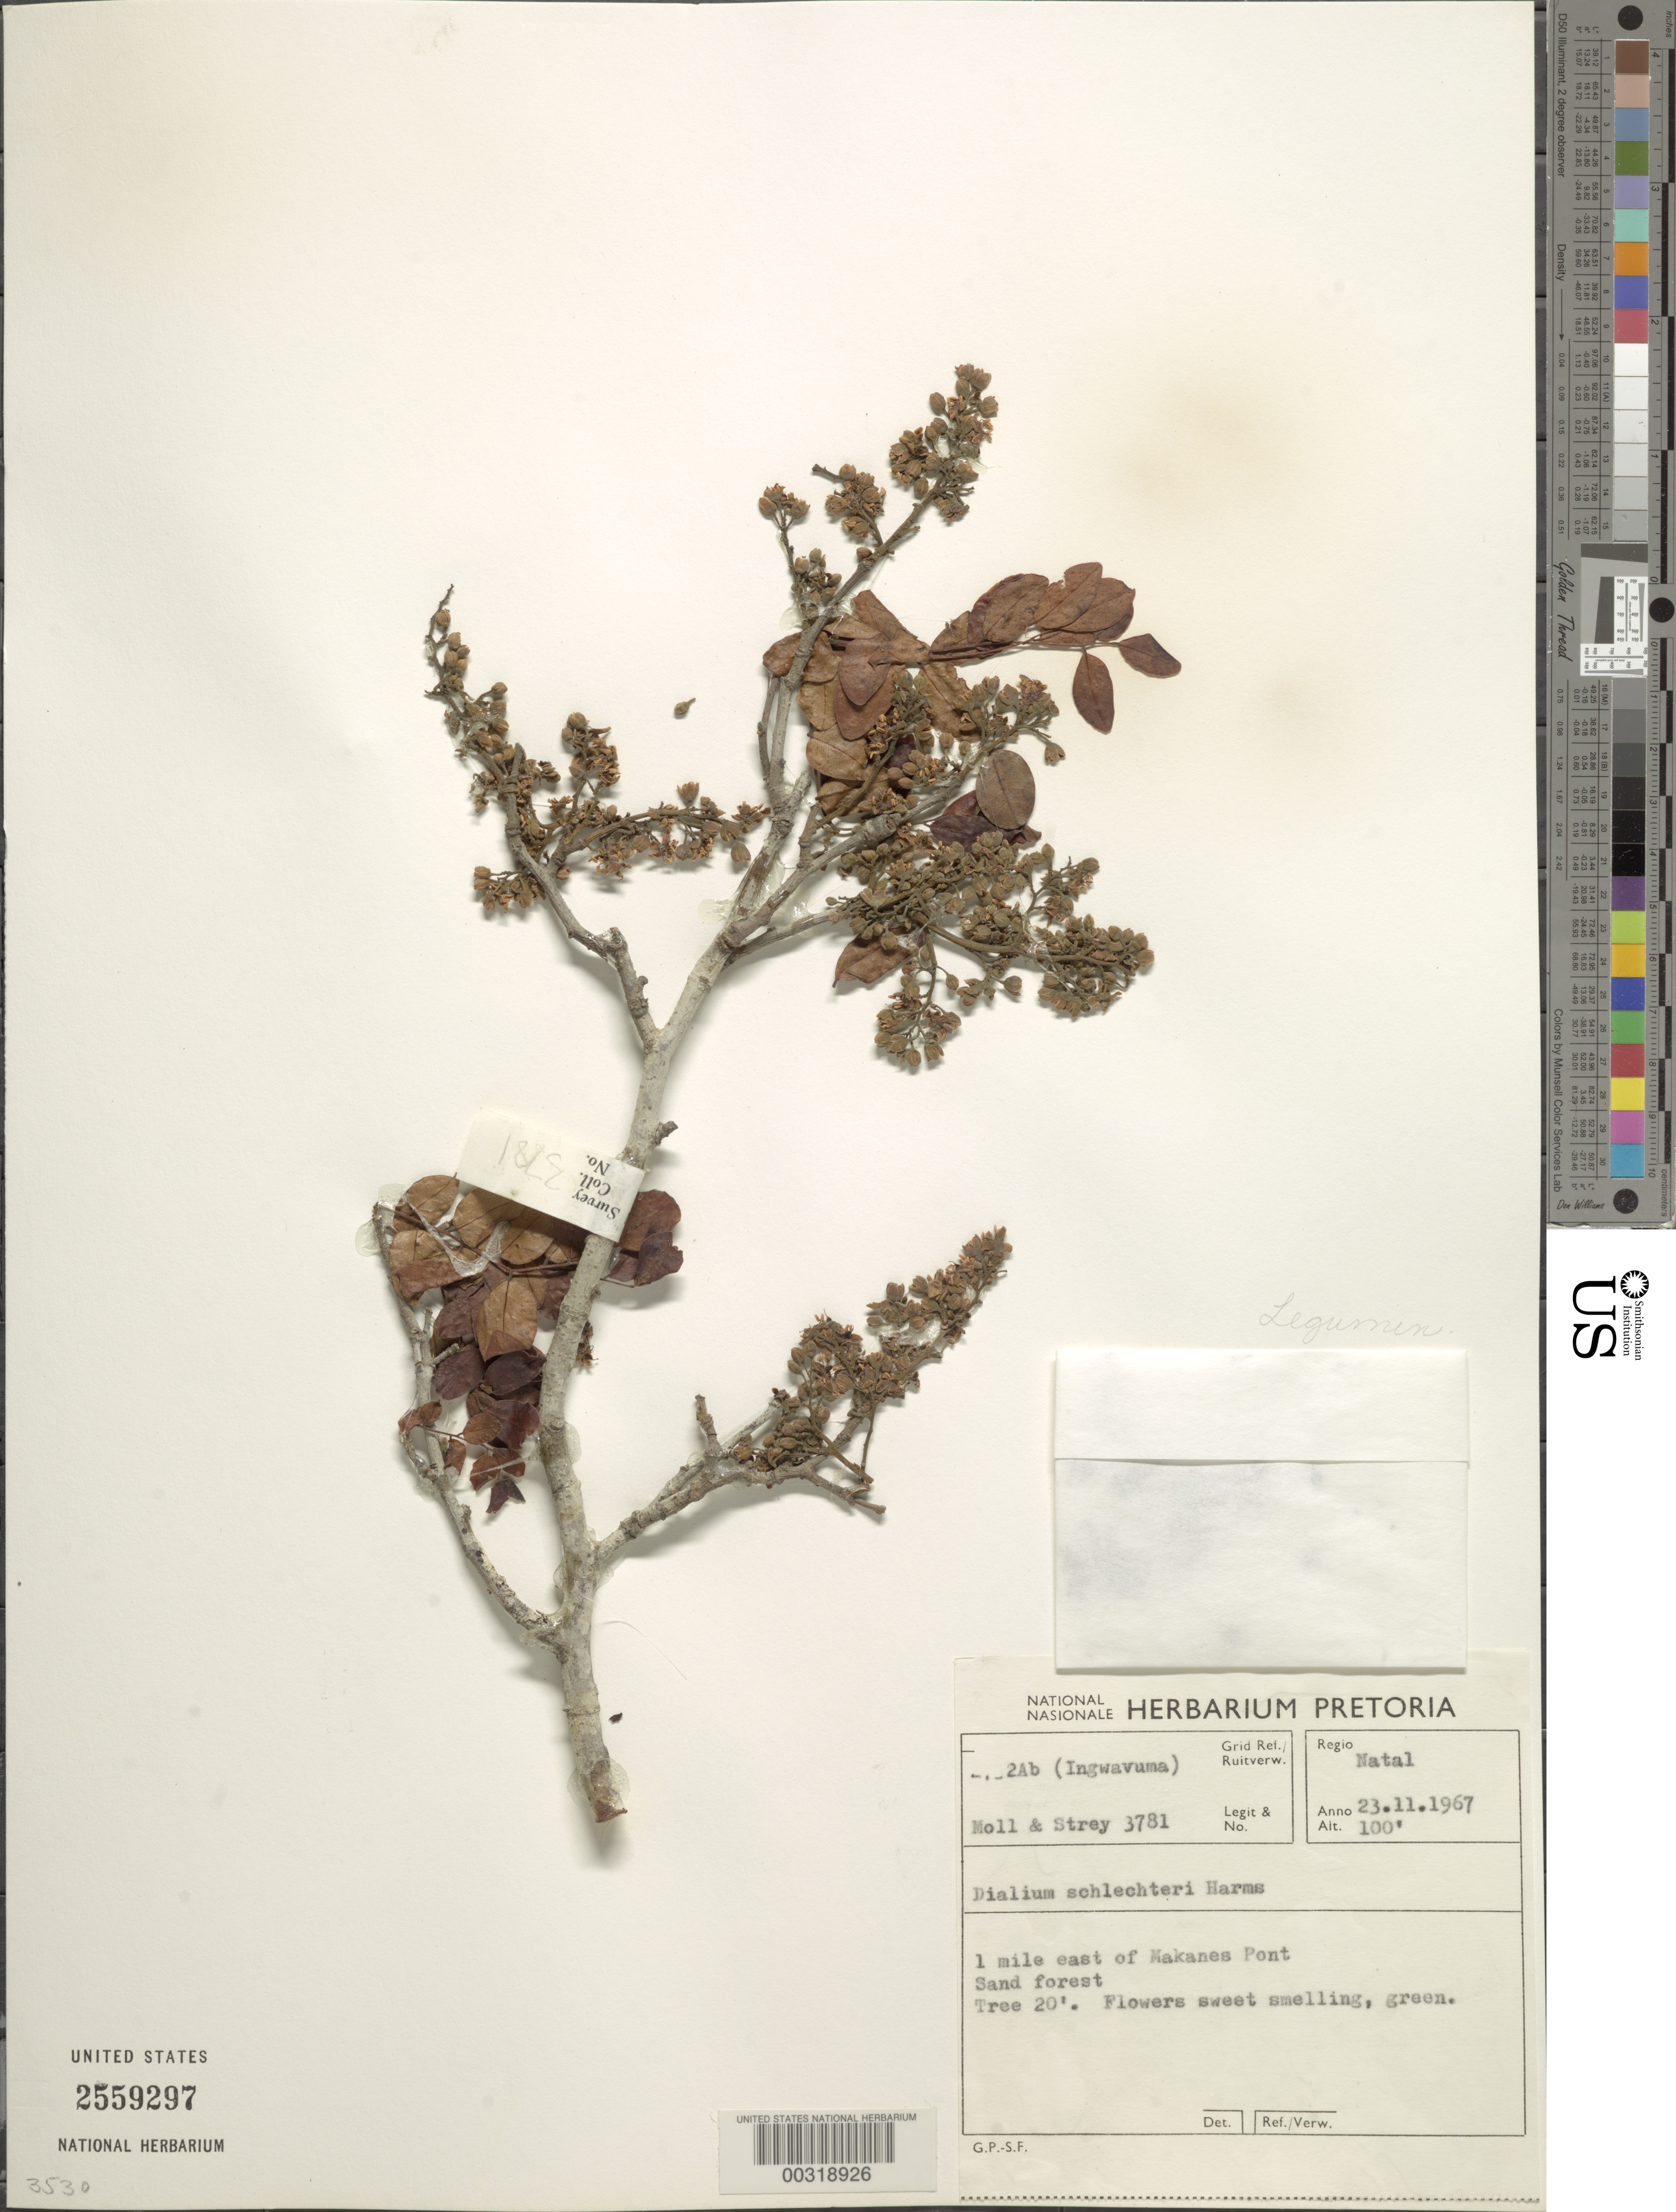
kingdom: Plantae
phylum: Tracheophyta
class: Magnoliopsida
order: Fabales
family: Fabaceae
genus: Dialium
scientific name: Dialium schlechteri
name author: Harms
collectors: -. Moll & -. Strey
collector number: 3781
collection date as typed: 23 Nov 1967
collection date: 1967-11-23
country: South Africa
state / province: KwaZulu-Natal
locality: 1 mi e of makanes pont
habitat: Sand forest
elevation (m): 30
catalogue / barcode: US 2559297